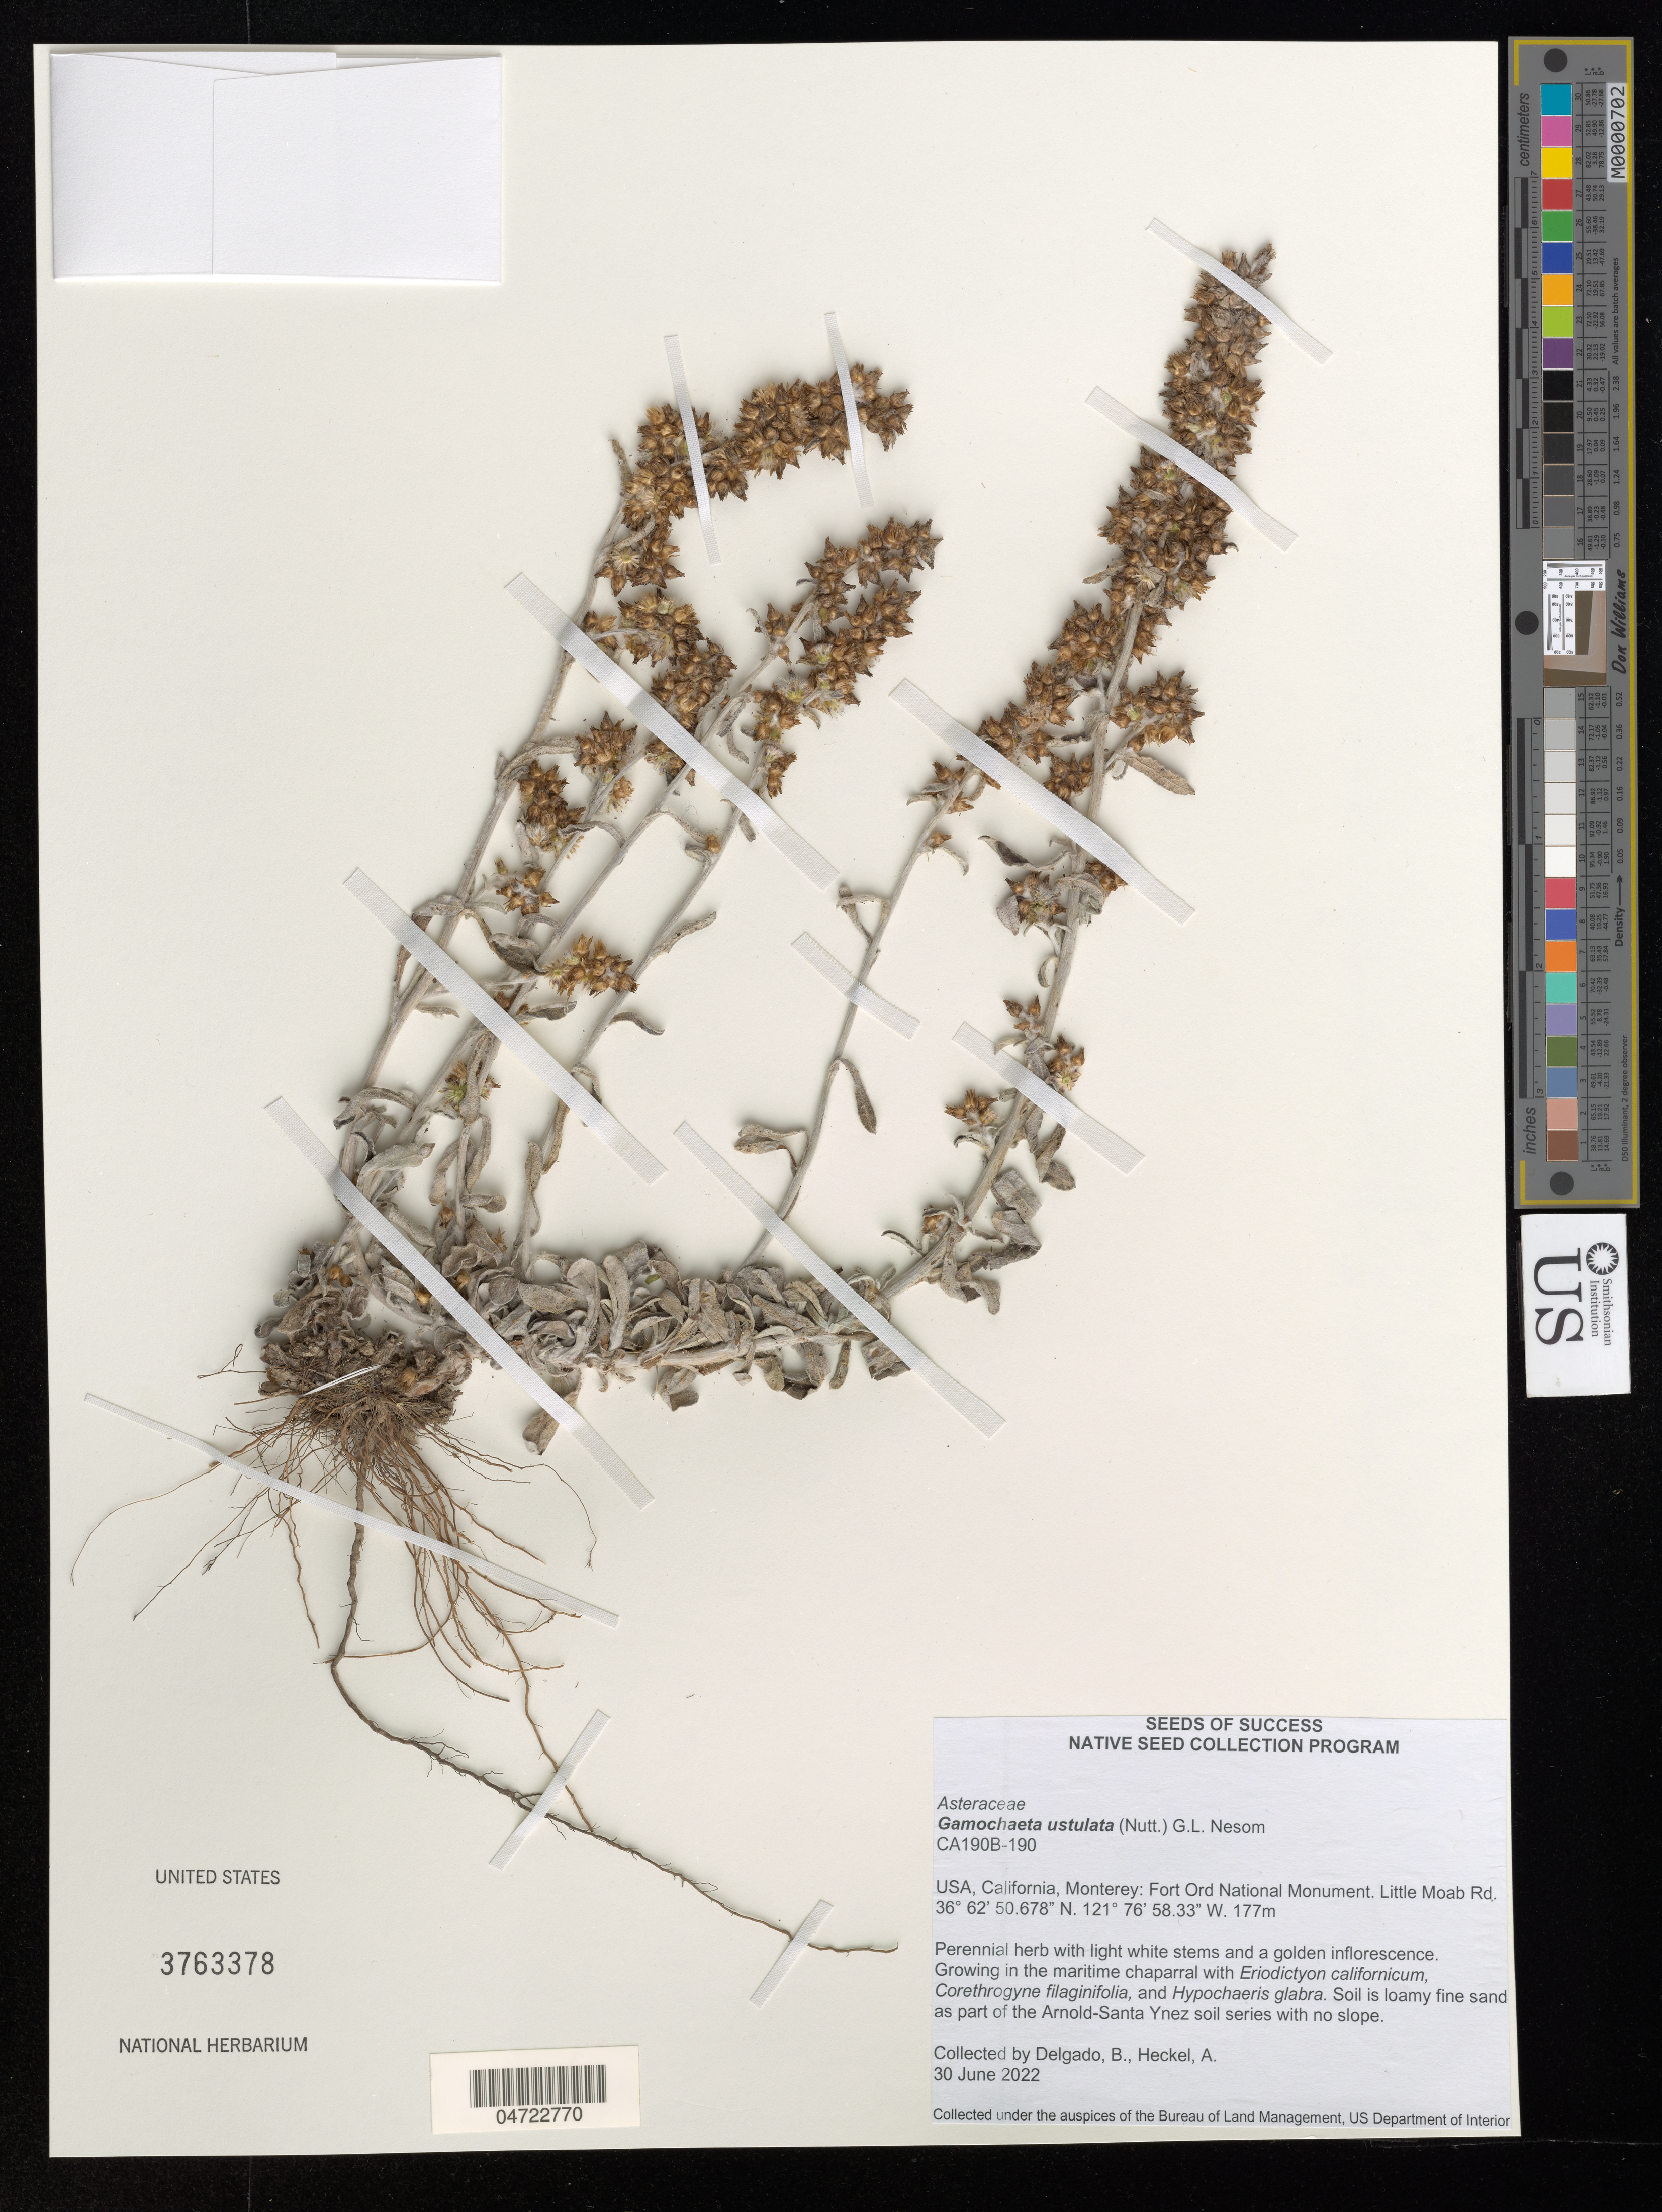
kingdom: Plantae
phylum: Tracheophyta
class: Magnoliopsida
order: Asterales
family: Asteraceae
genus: Gamochaeta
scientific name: Gamochaeta ustulata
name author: (Nutt.) Holub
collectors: B. Delgado & A. Heckel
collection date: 2022-06-30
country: United States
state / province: California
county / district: Monterrey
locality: Monterrey: Fort Ord National Monument. Little Moab Rd.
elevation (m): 177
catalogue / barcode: US 3763378